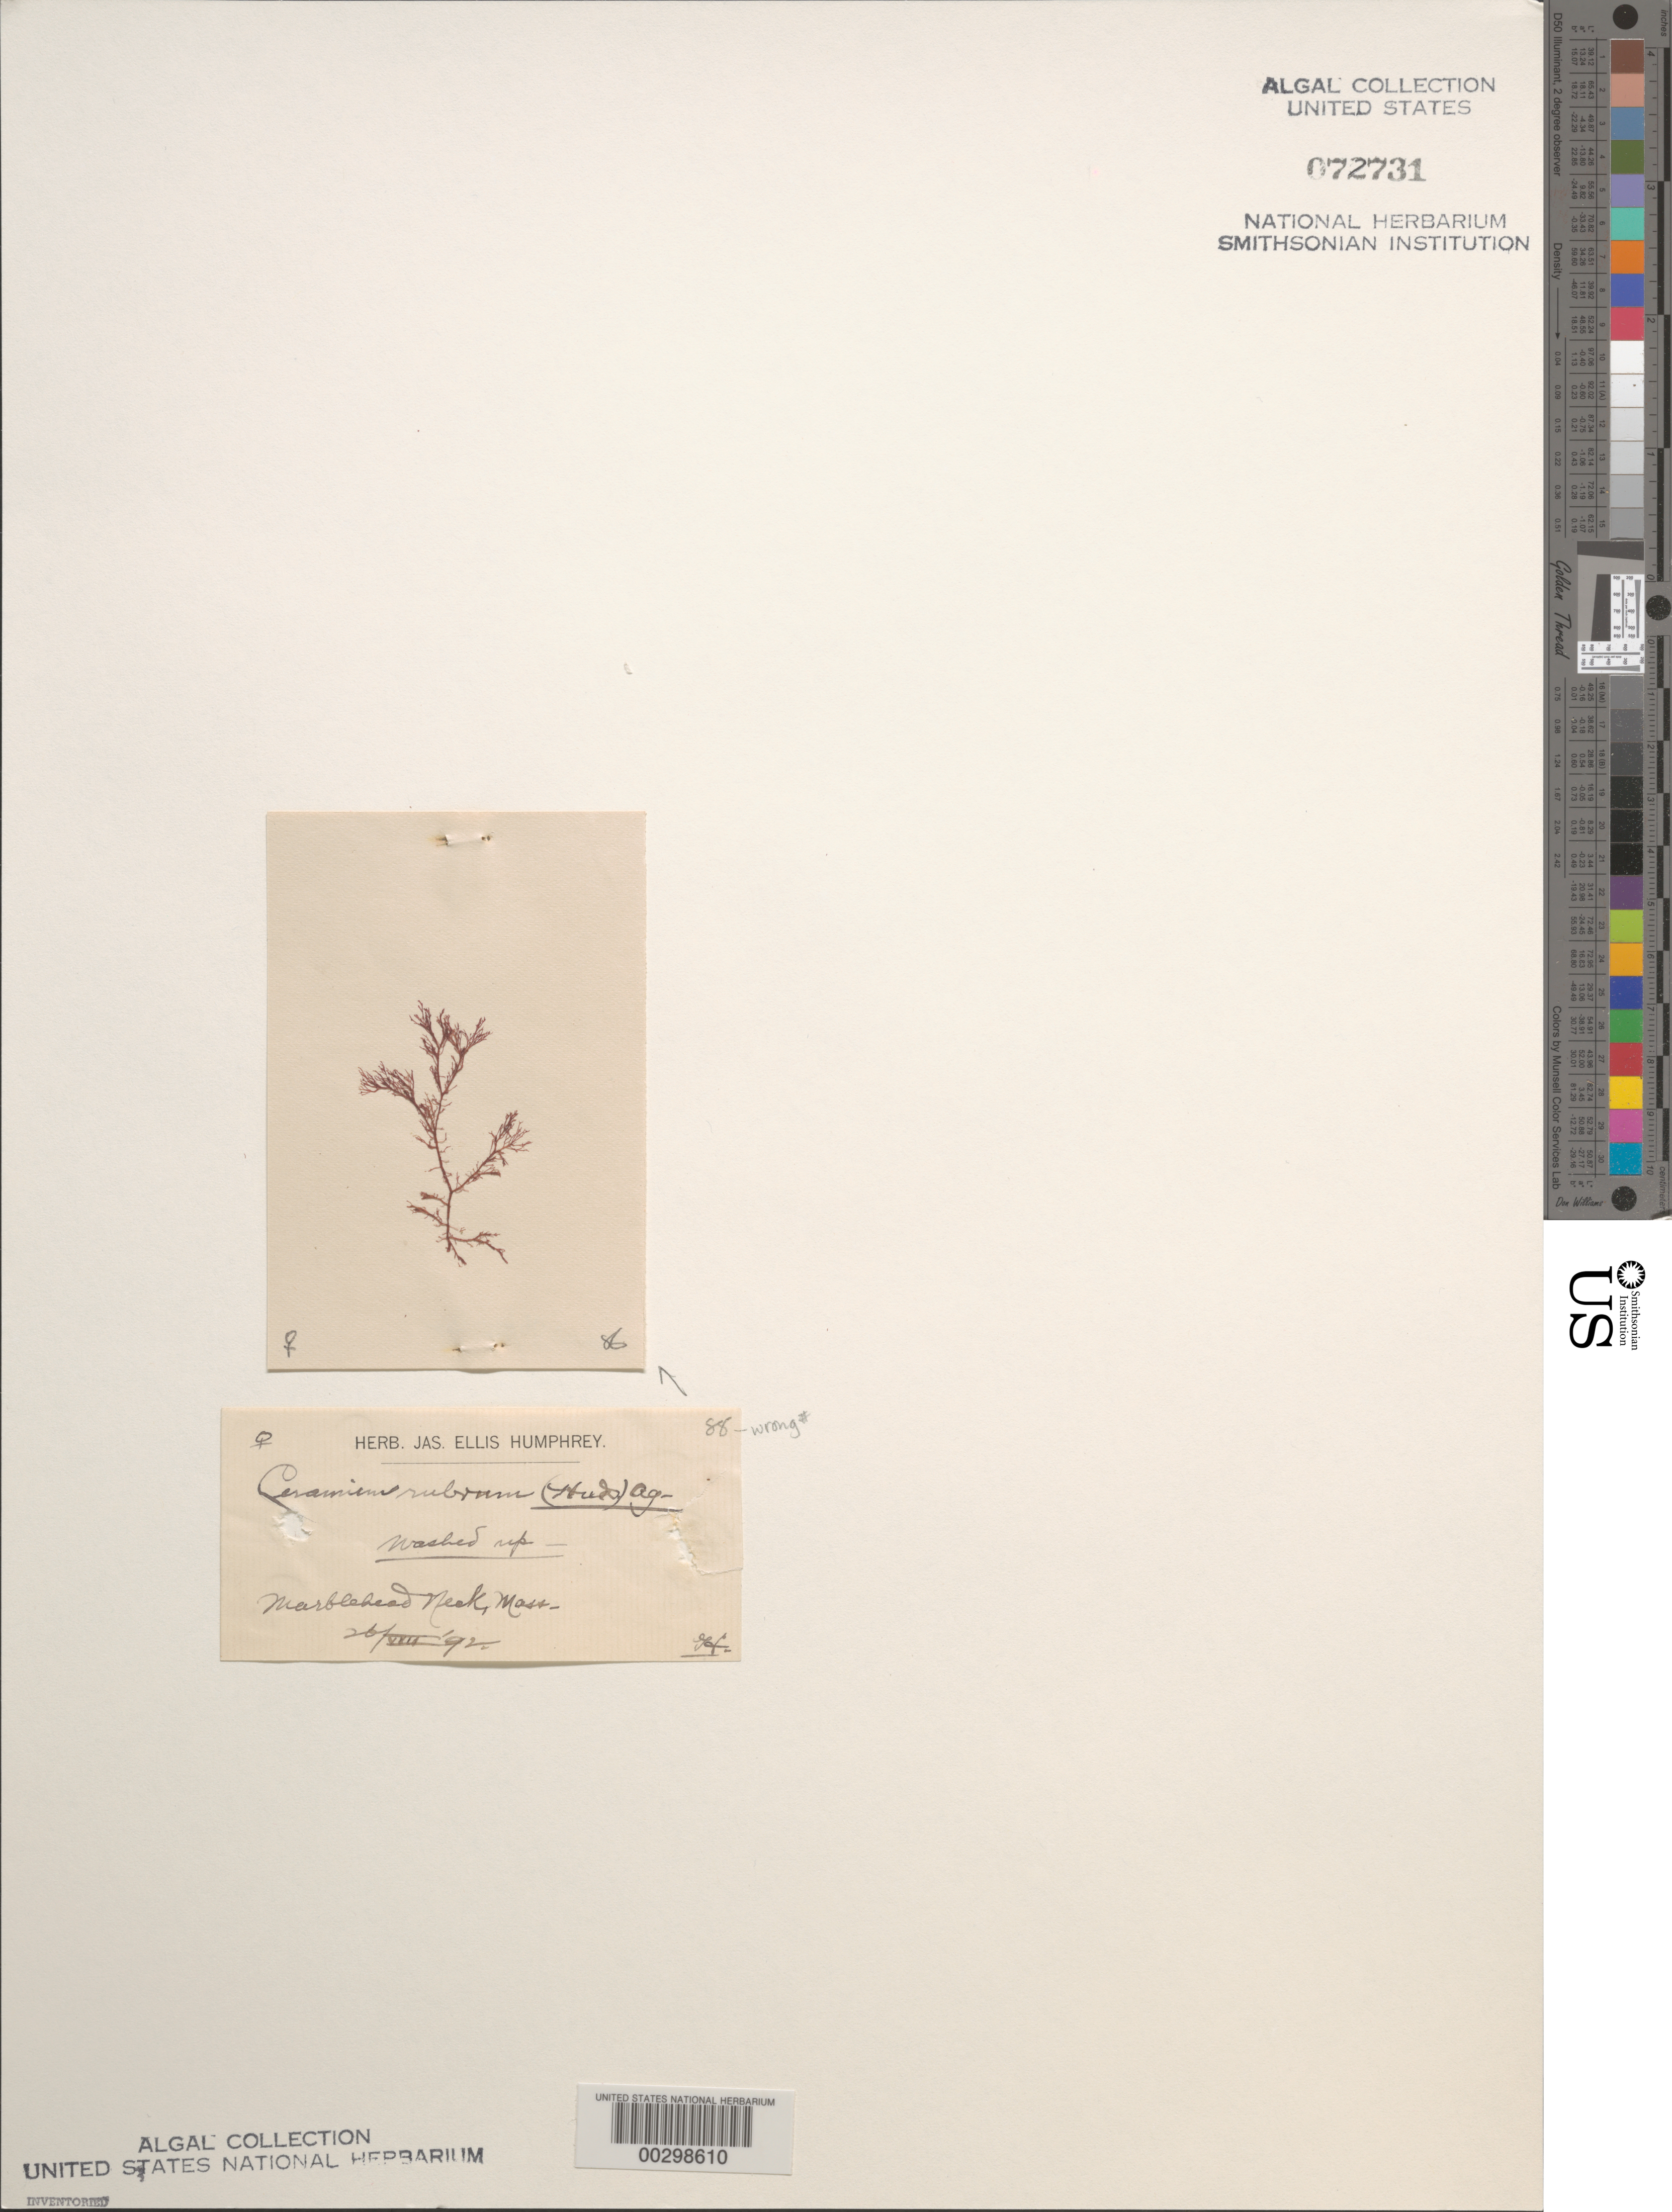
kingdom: Plantae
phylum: Rhodophyta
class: Florideophyceae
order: Ceramiales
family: Ceramiaceae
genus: Ceramium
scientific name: Ceramium rubrum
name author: C. Agardh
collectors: J. Humphrey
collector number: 86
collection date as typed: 26 Aug 1892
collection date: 1892-08-26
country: United States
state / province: Massachusetts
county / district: Essex County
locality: Marblehead Neck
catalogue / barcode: US 72731